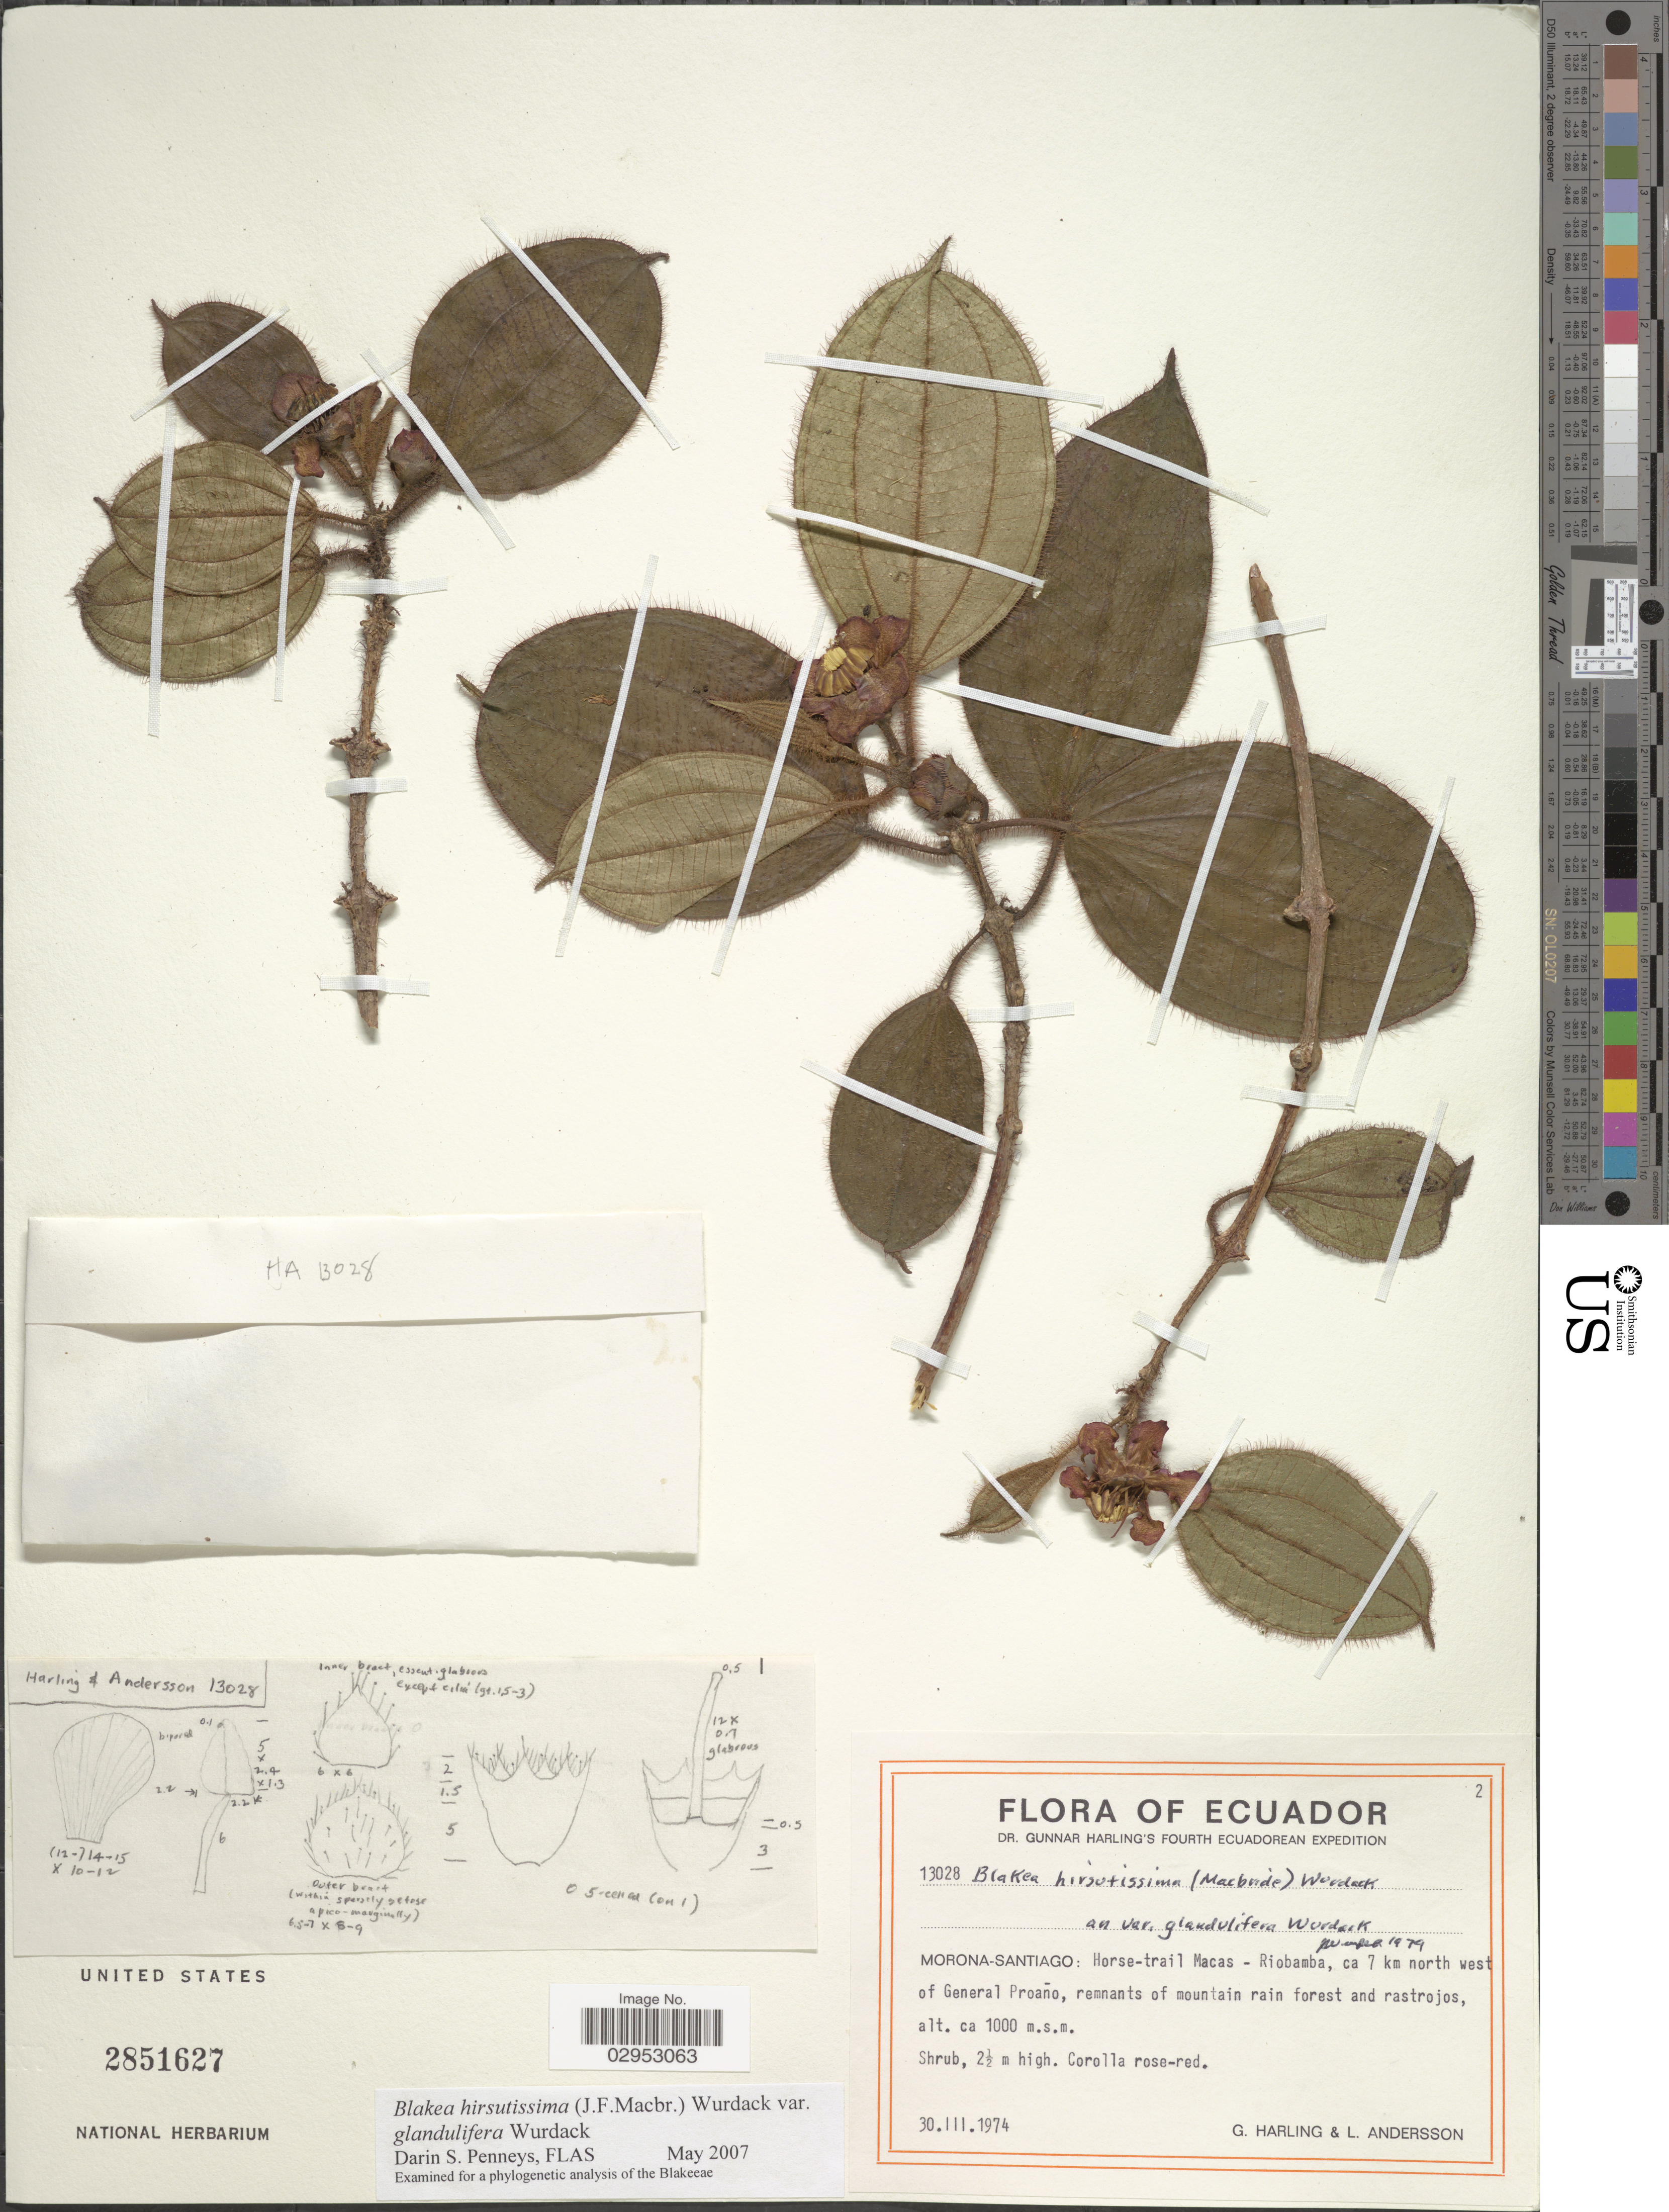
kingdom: Plantae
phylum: Tracheophyta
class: Magnoliopsida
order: Myrtales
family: Melastomataceae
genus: Blakea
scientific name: Blakea hirsutissima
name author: (J.F. Macbr.) Wurdack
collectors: G. Harling & L. Andersson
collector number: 13028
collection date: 1974-03-30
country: Ecuador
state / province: Morona-Santiago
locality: Horse-trail Macas- Riobamba, ca 7 km north wet of General Proaño, remnants of mountain rain forest and rastrojos.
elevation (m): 1000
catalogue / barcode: US 2851627